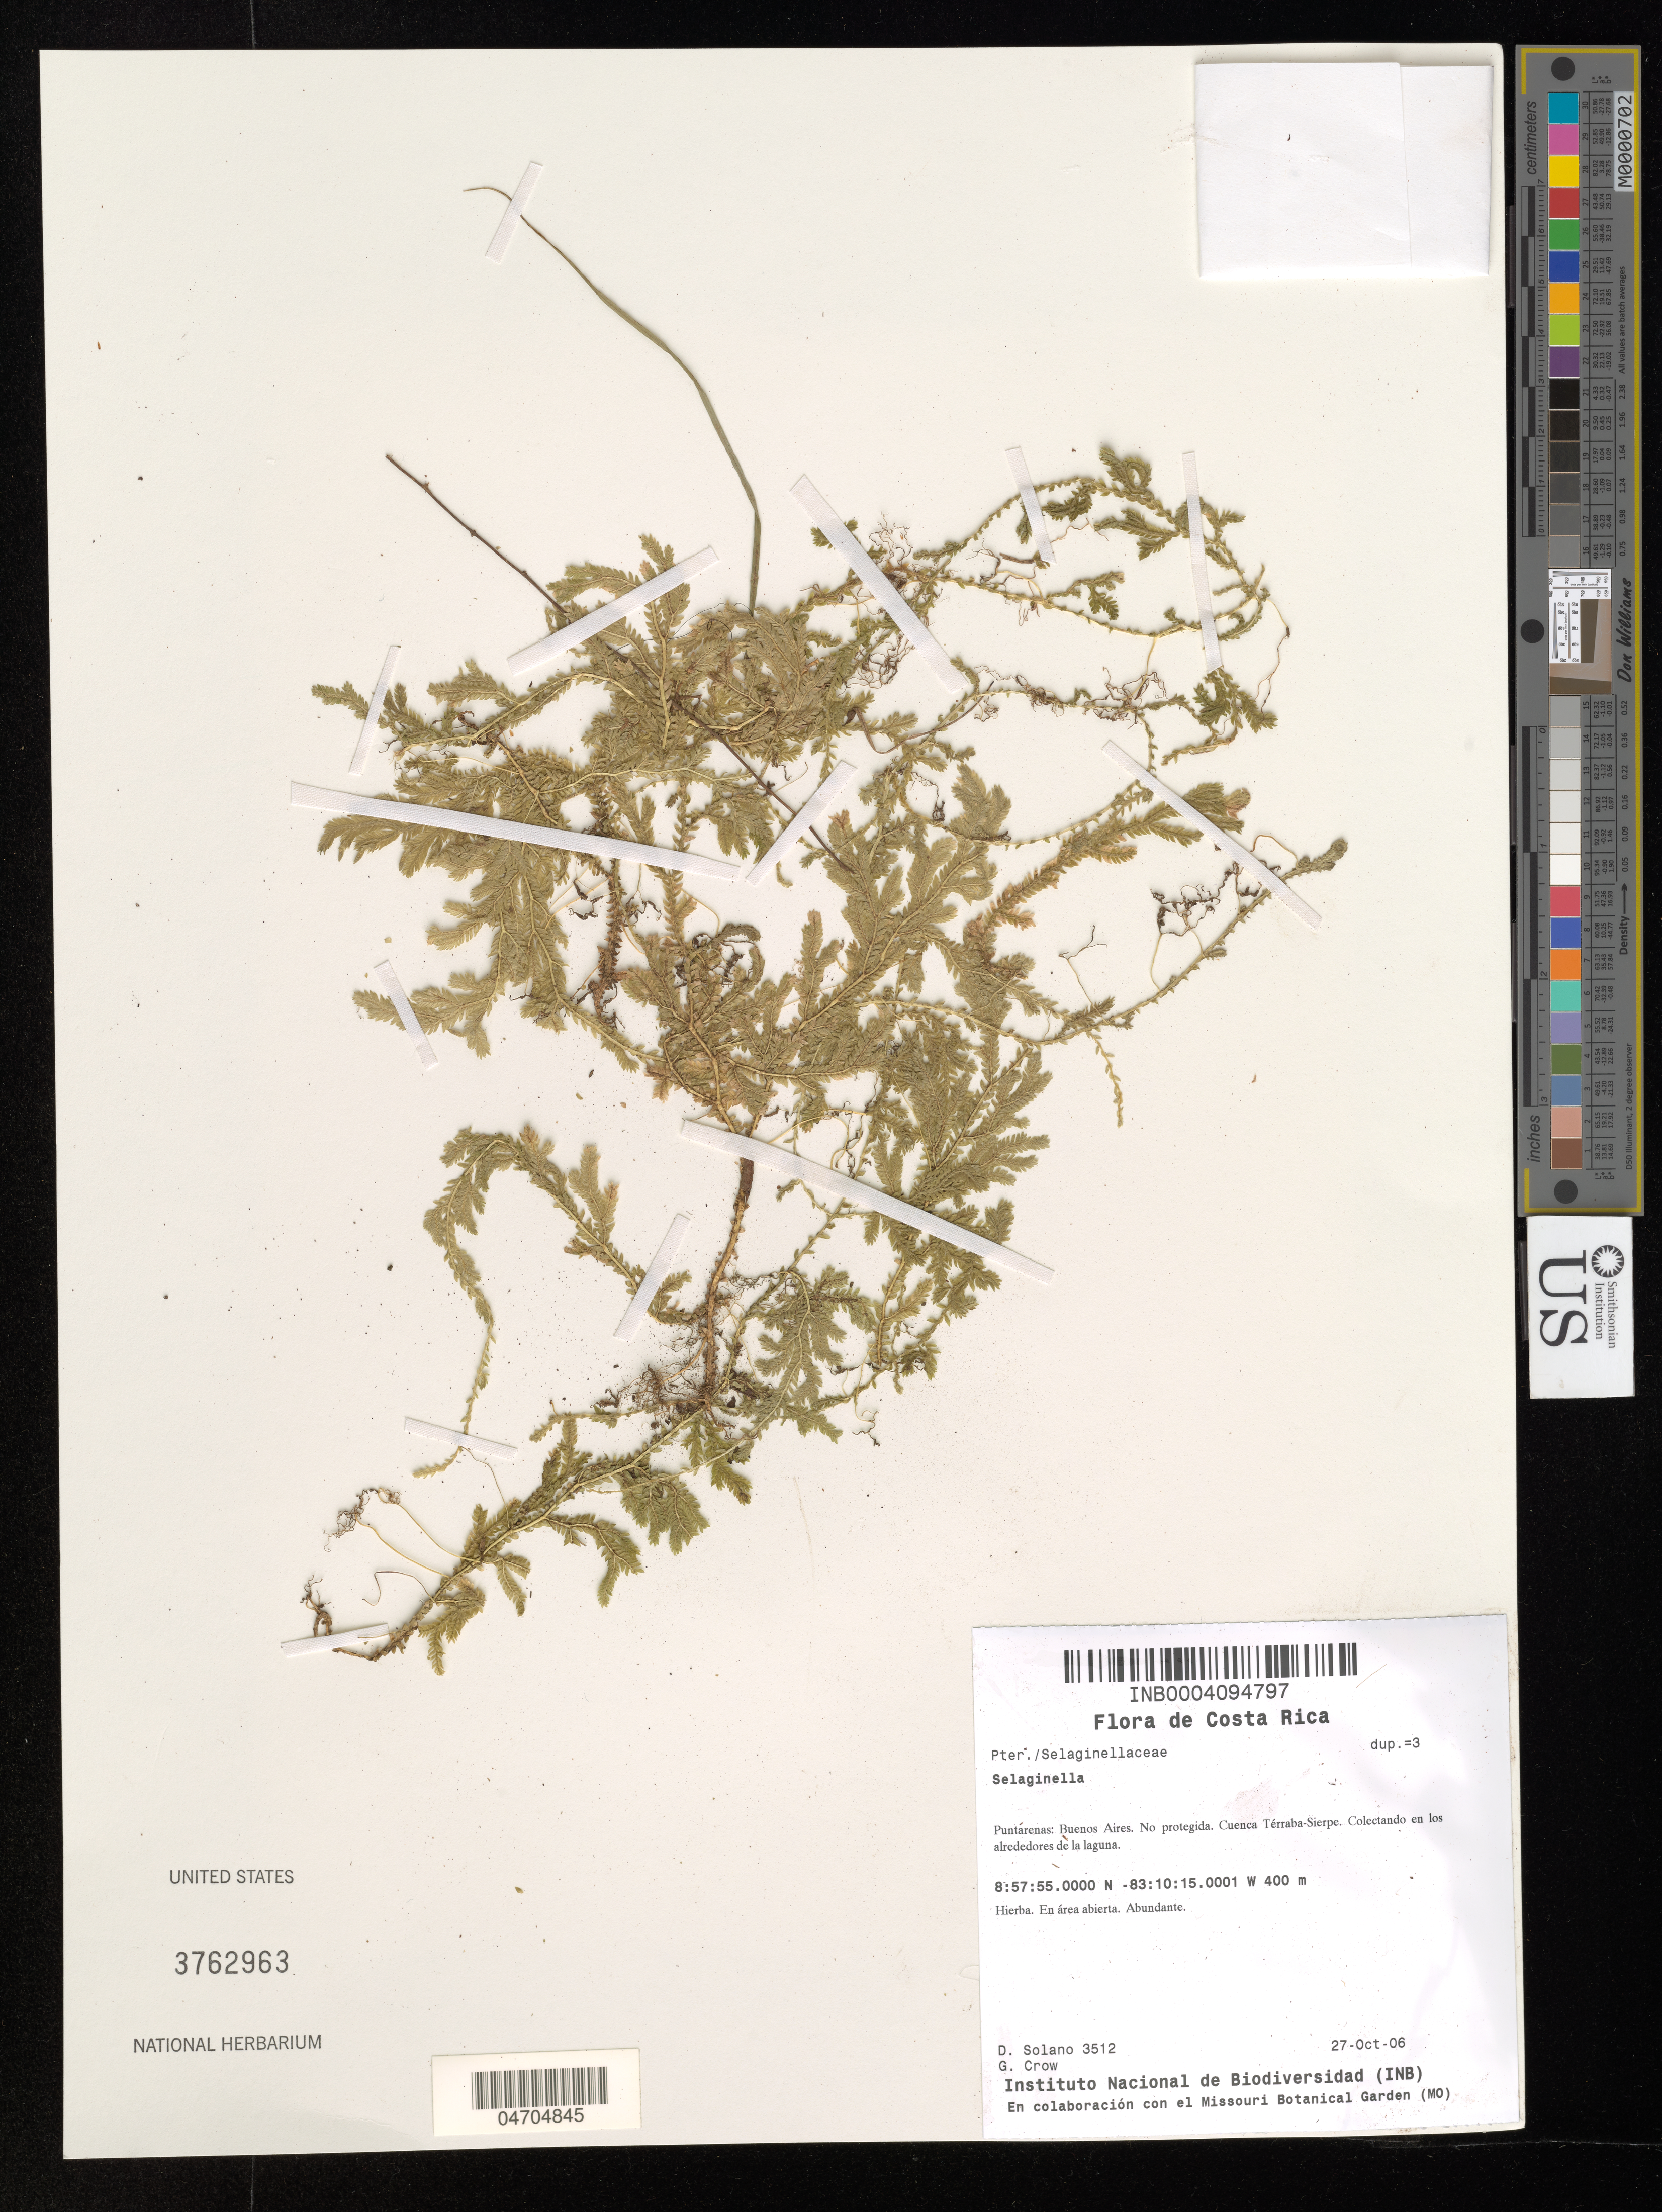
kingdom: Plantae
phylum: Tracheophyta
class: Lycopodiopsida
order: Selaginellales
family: Selaginellaceae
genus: Selaginella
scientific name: Selaginella sp.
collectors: D. Solano & G. Crowe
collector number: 3512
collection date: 2006-10-27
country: Costa Rica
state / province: Puntarenas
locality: Buenoas Aires. No protegida. Cuenca Térraba-Sierpe. Colectando en los alrededores de la laguna.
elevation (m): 400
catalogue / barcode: US 3762963